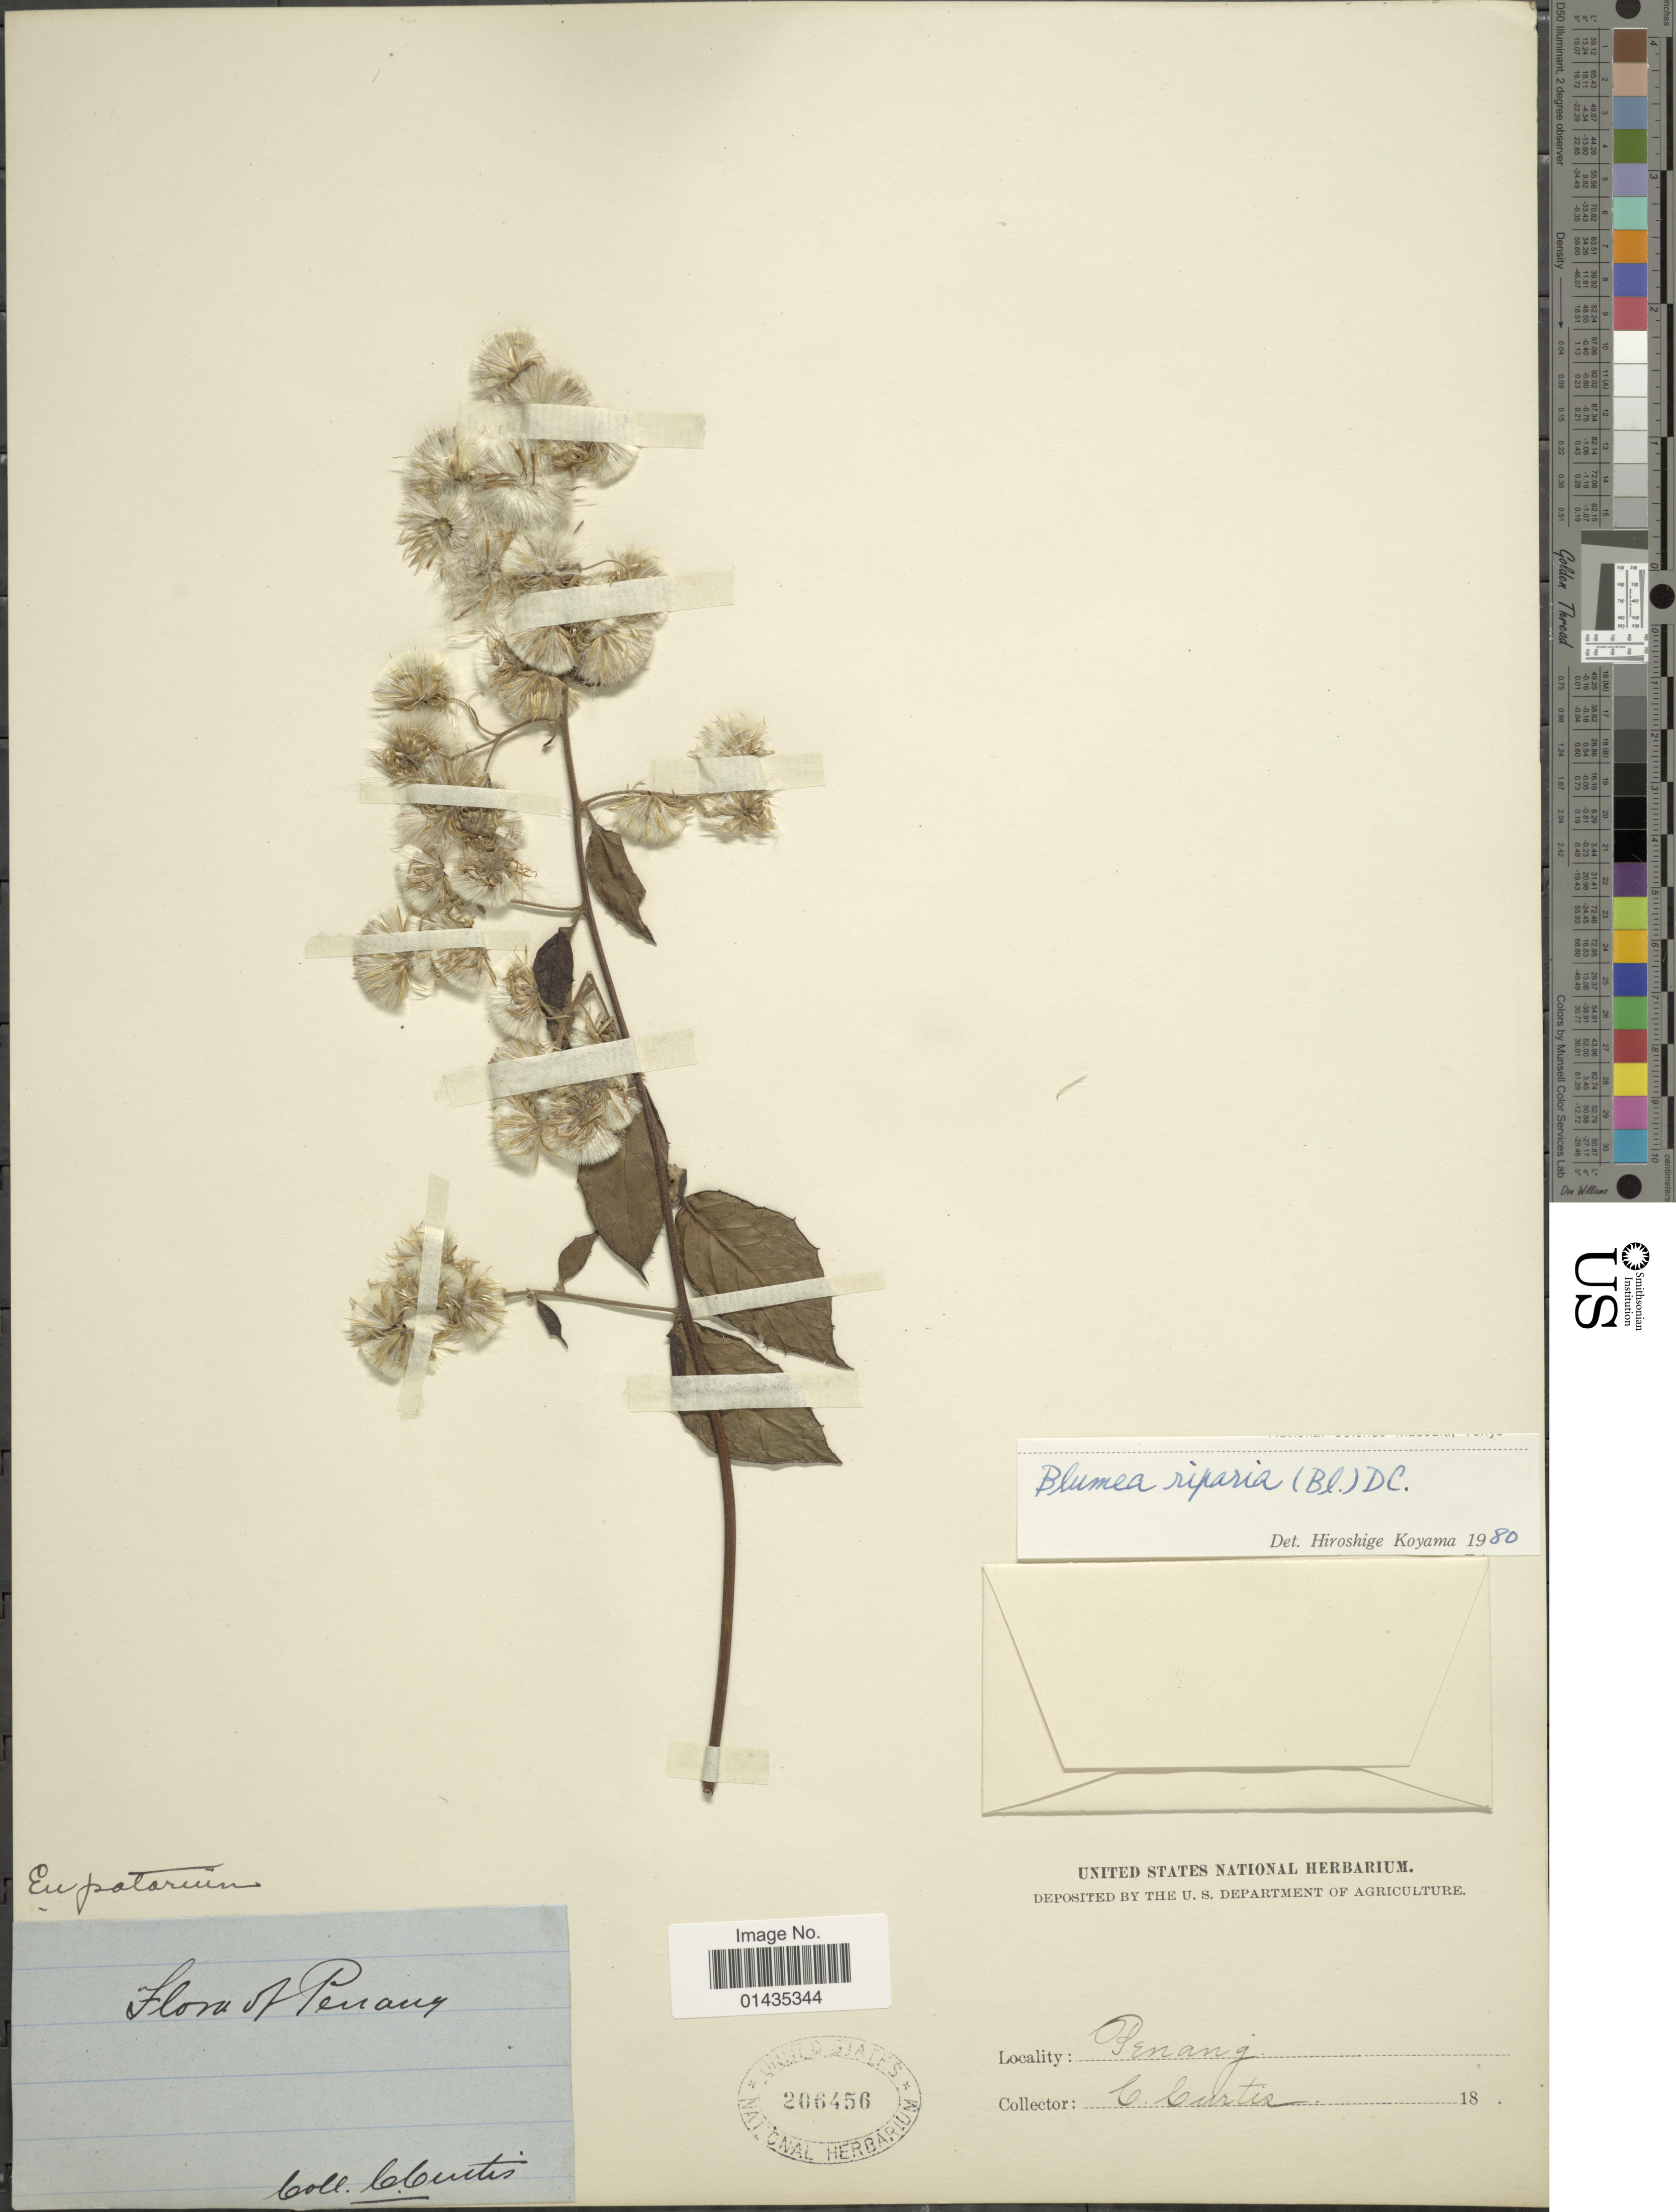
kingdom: Plantae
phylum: Tracheophyta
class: Magnoliopsida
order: Asterales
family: Asteraceae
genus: Blumea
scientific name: Blumea riparia var. riparia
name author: (Blume) DC.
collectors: C. Curtis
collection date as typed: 18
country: Malaysia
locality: Penang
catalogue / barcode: US 206456